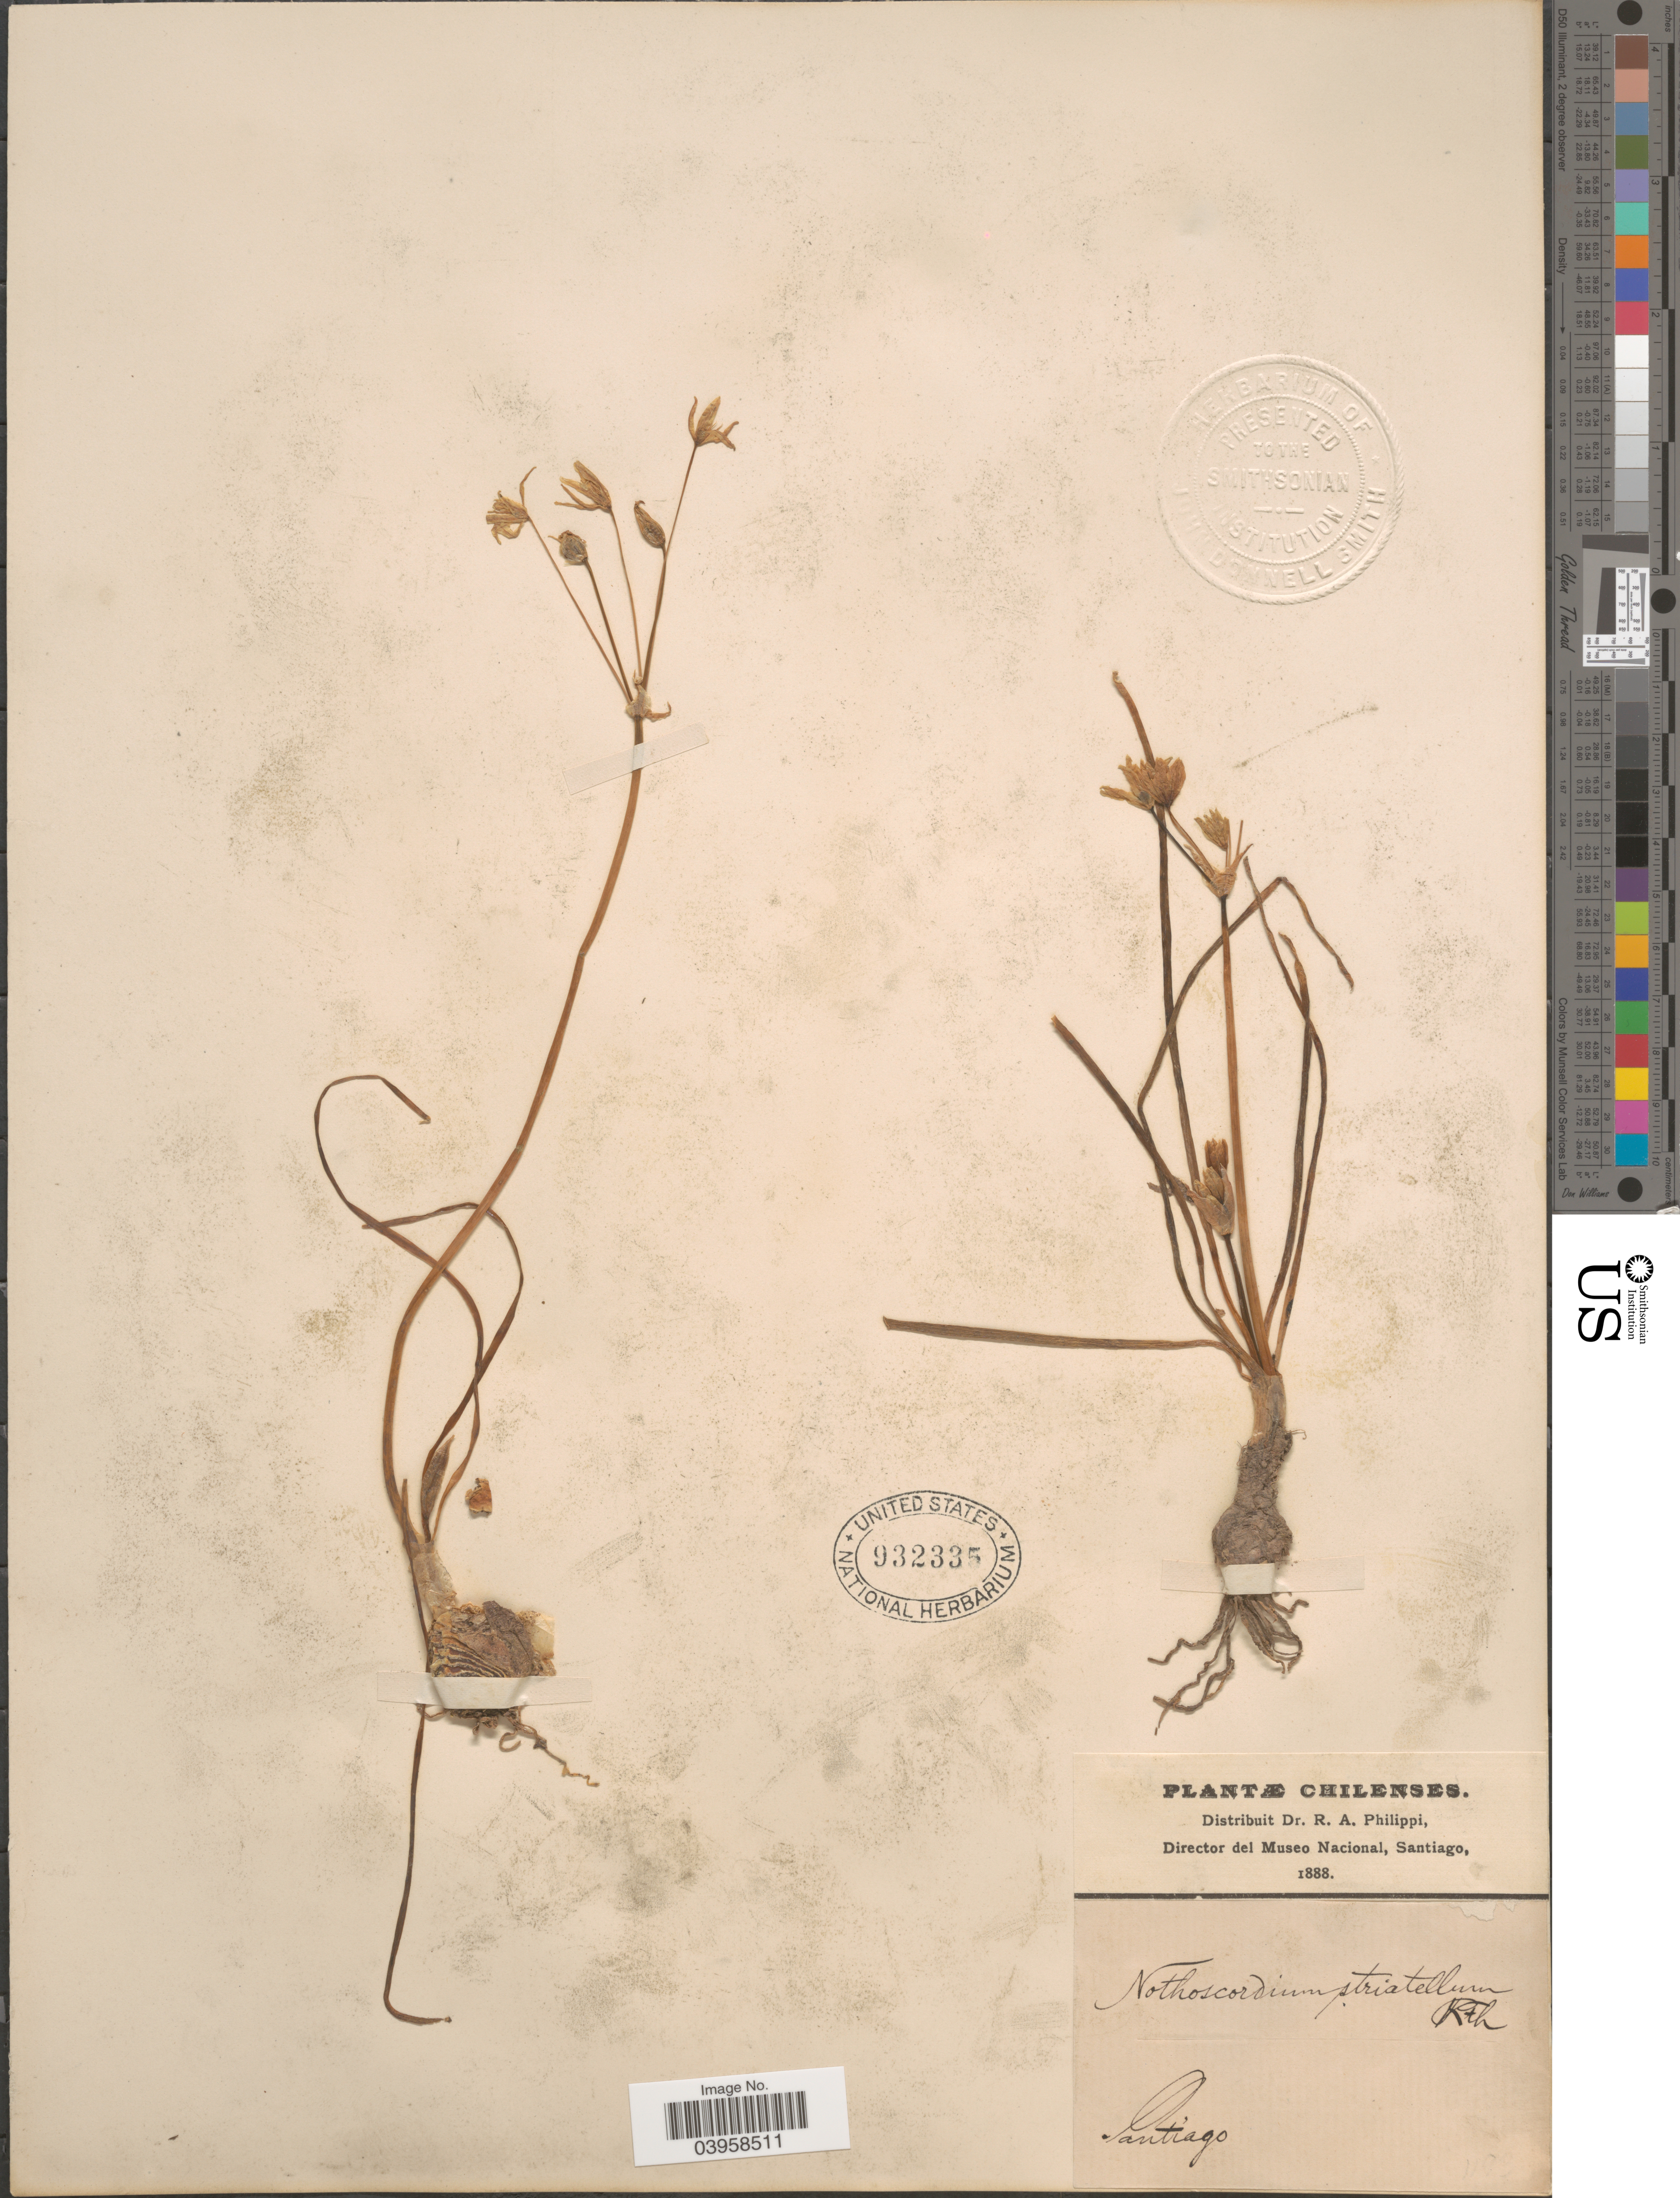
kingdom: Plantae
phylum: Tracheophyta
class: Liliopsida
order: Asparagales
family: Amaryllidaceae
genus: Nothoscordum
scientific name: Nothoscordum striatellum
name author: (Lindl.) Kunth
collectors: ex. herb. R.A. Philippi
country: Chile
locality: Santiago.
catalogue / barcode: US 932335